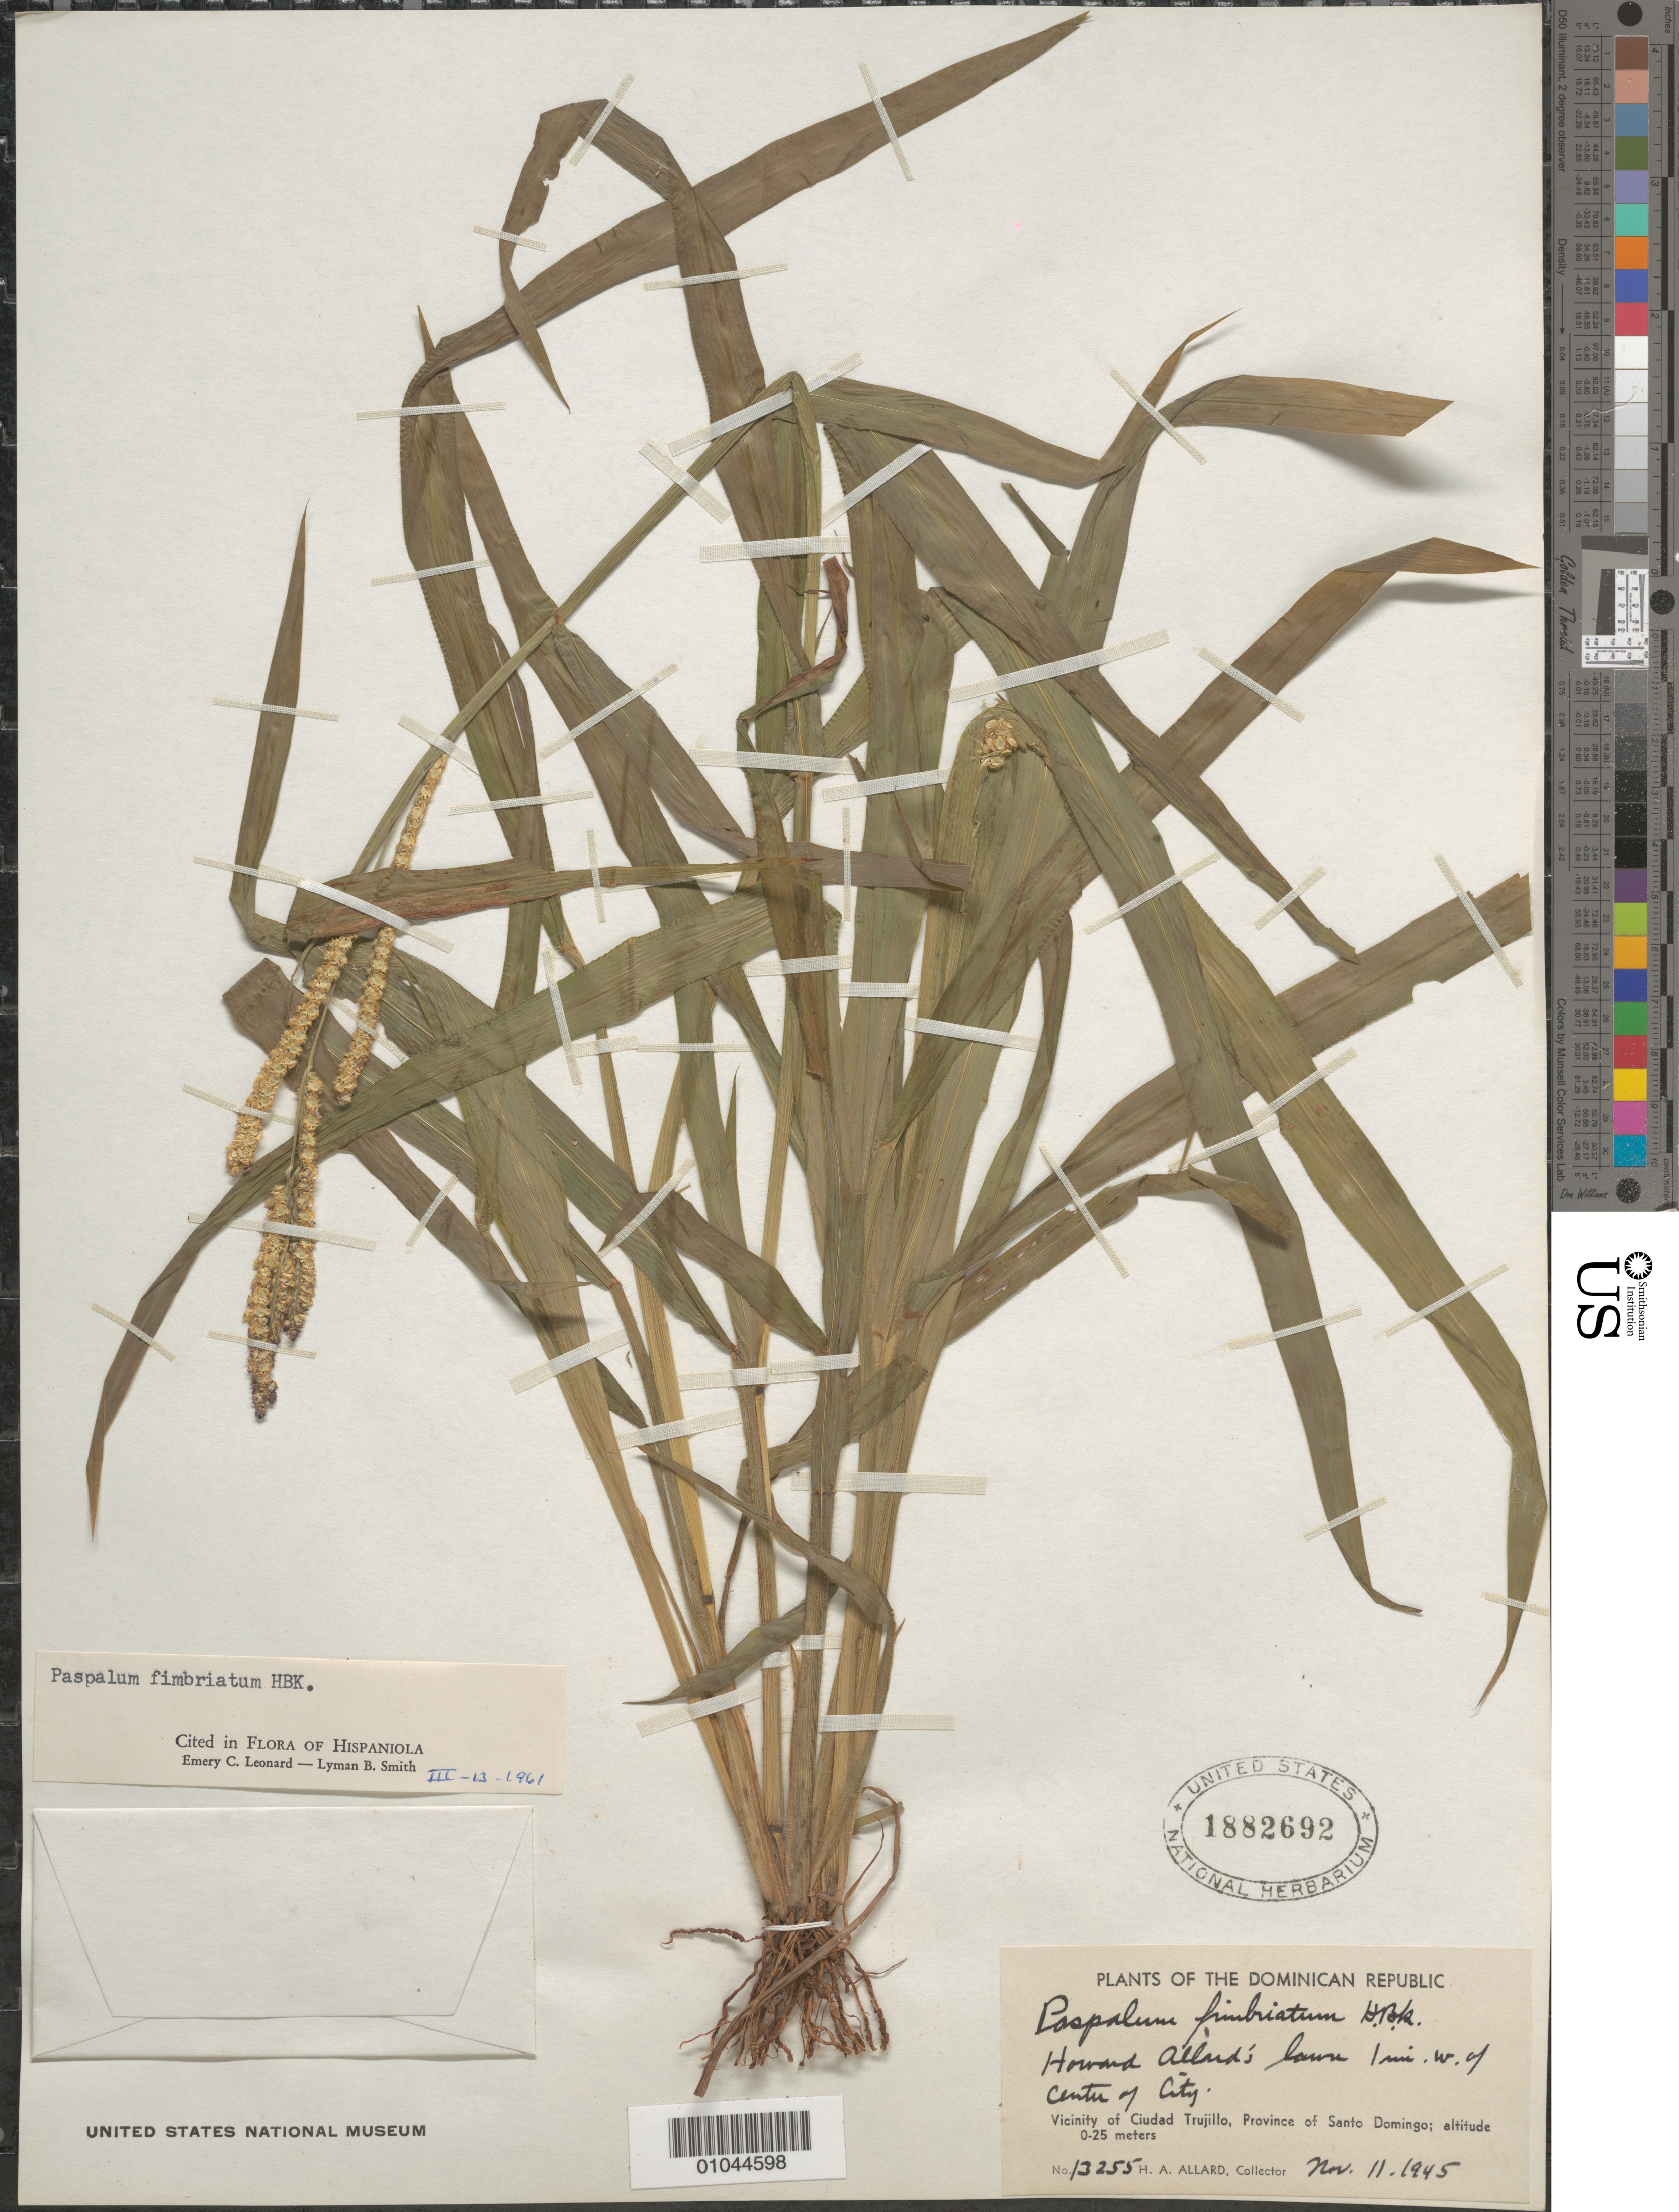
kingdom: Plantae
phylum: Tracheophyta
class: Liliopsida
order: Poales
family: Poaceae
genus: Paspalum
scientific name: Paspalum fimbriatum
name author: Kunth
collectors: H. A. Allard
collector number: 13255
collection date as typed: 11 Nov 1945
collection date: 1945-11-11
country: Dominican Republic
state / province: Distrito Nacional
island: Hispaniola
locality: Vicinity of Ciudad Trujillo, Howard Allard's lawn 1 mile W of center of city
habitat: on lawn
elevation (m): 0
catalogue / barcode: US 1882692